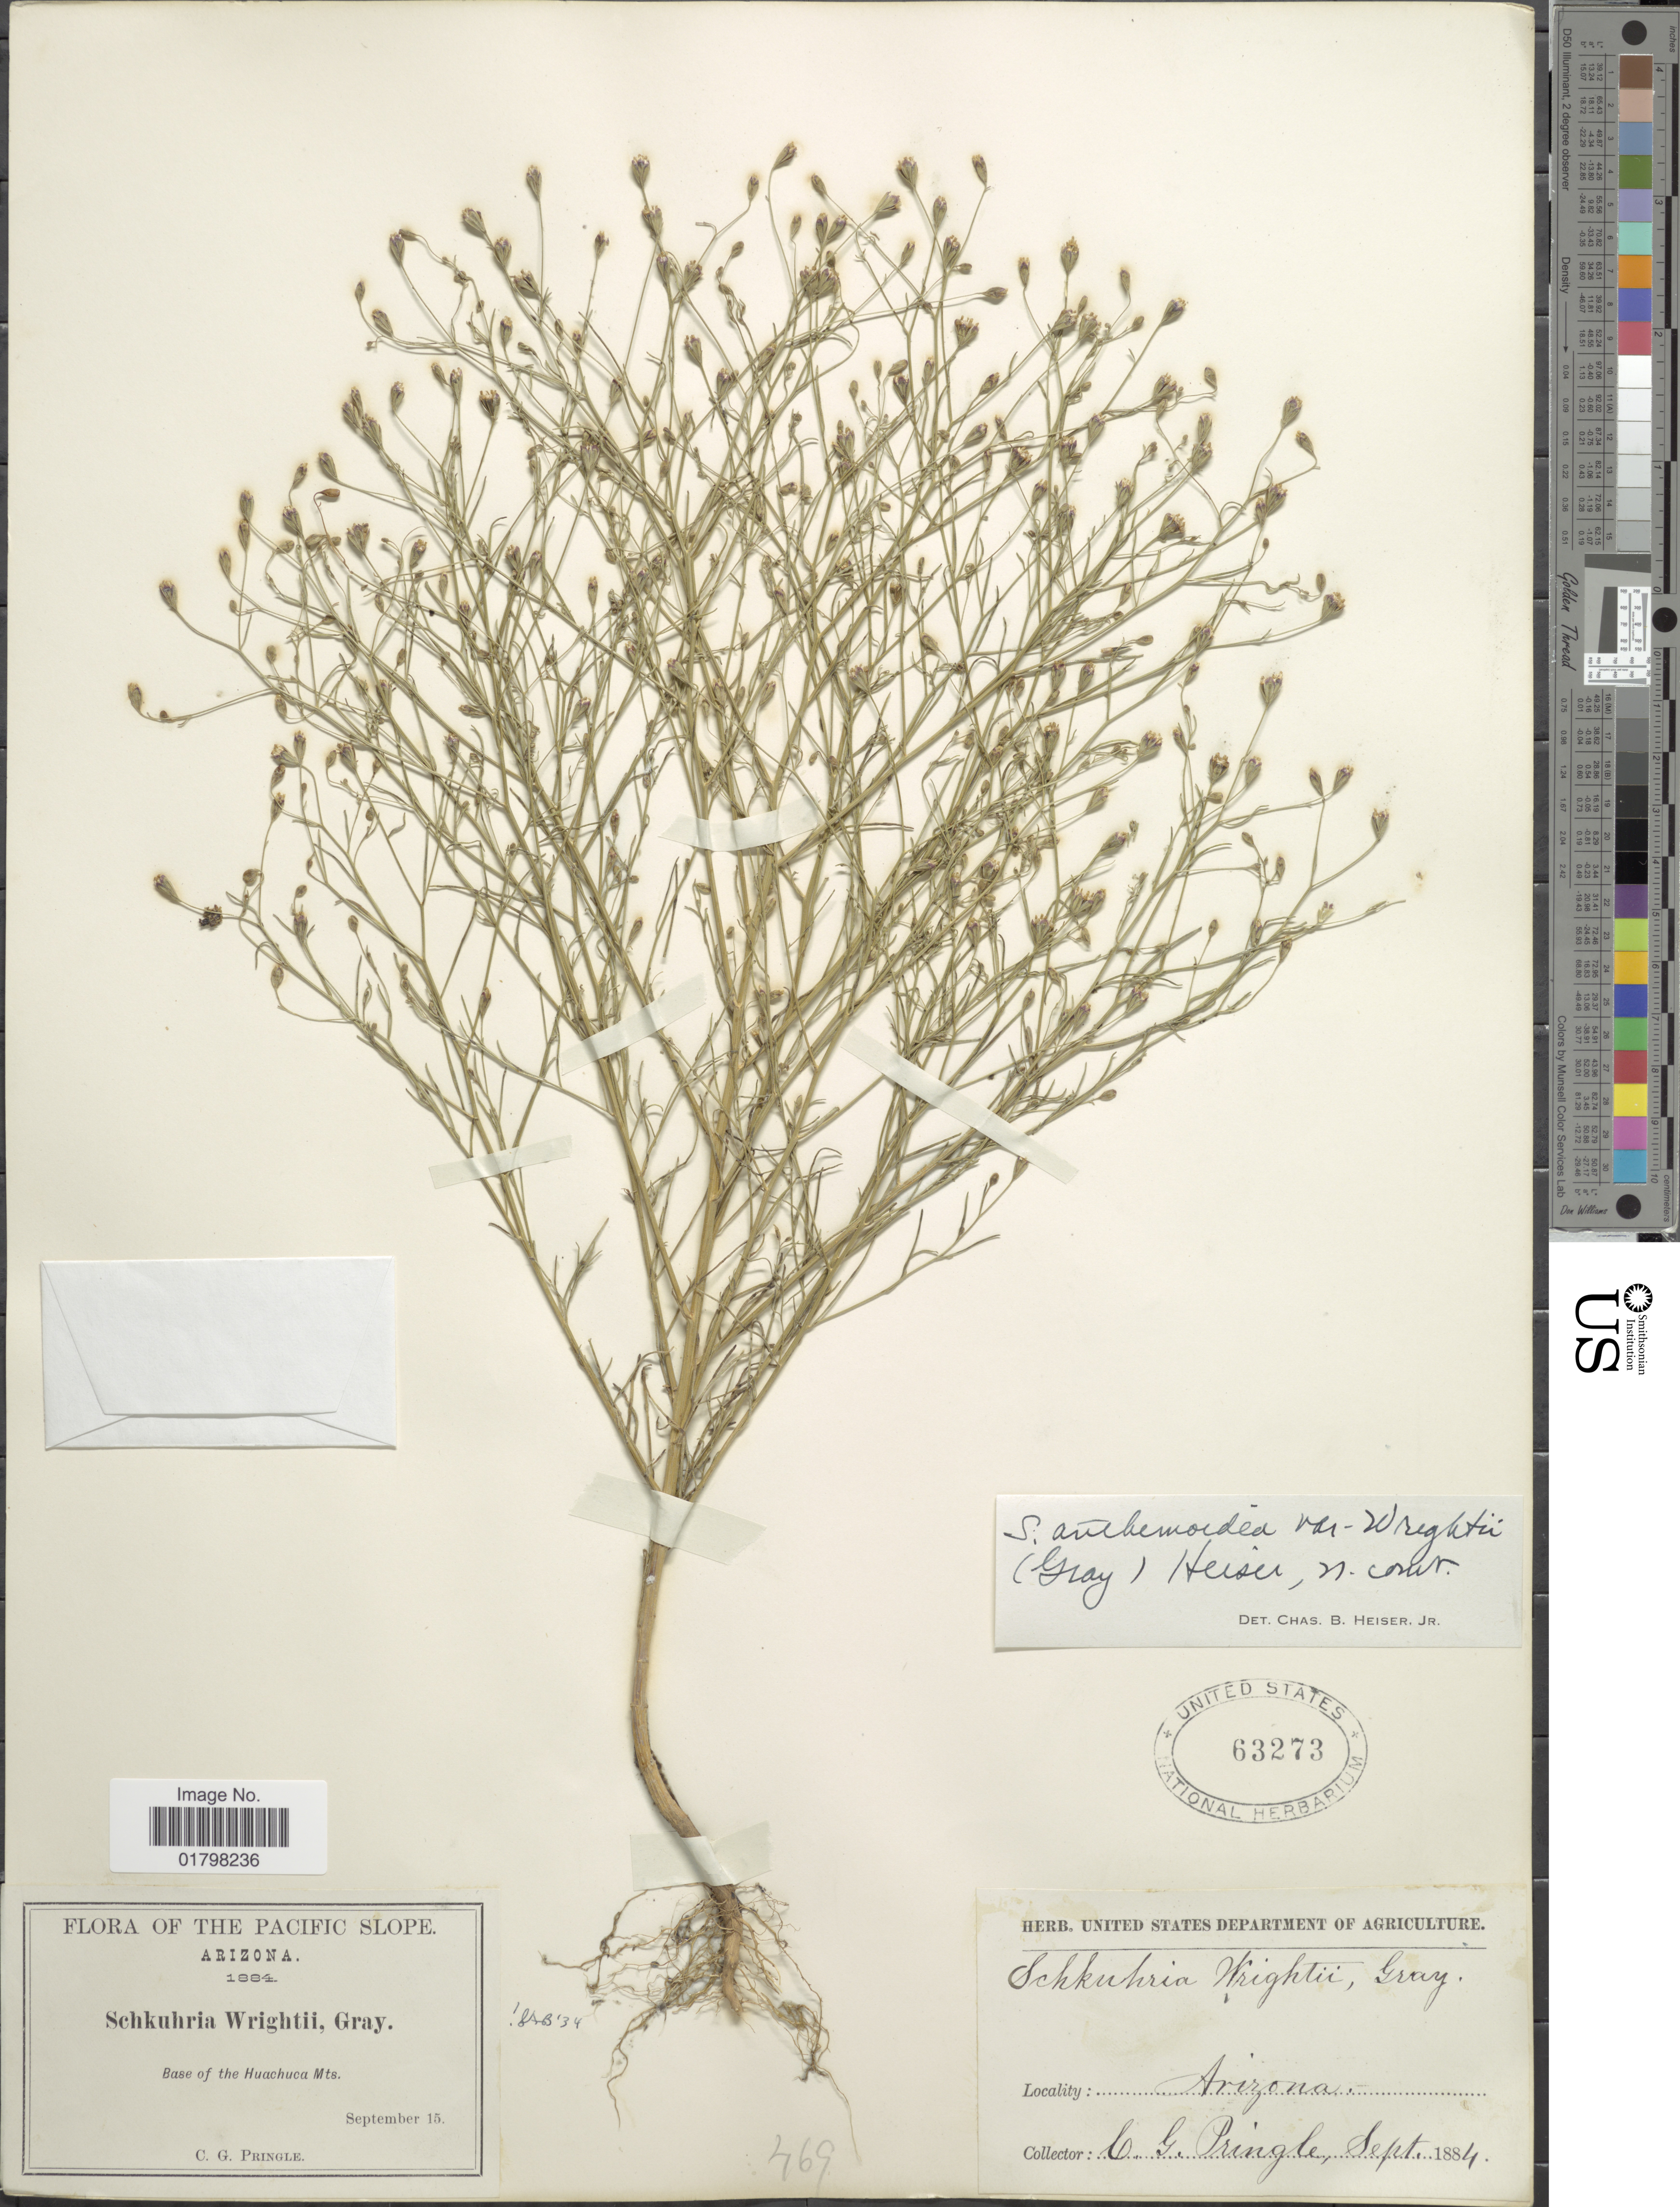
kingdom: Plantae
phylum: Tracheophyta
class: Magnoliopsida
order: Asterales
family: Asteraceae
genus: Schkuhria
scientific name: Schkuhria wislizeni var. wrightii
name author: (A. Gray) S.F. Blake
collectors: C. G. Pringle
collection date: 1884-09-15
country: United States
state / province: Arizona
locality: Pacific Slope. Arizona. Base of the Huachuca Mts.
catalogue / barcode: US 63273